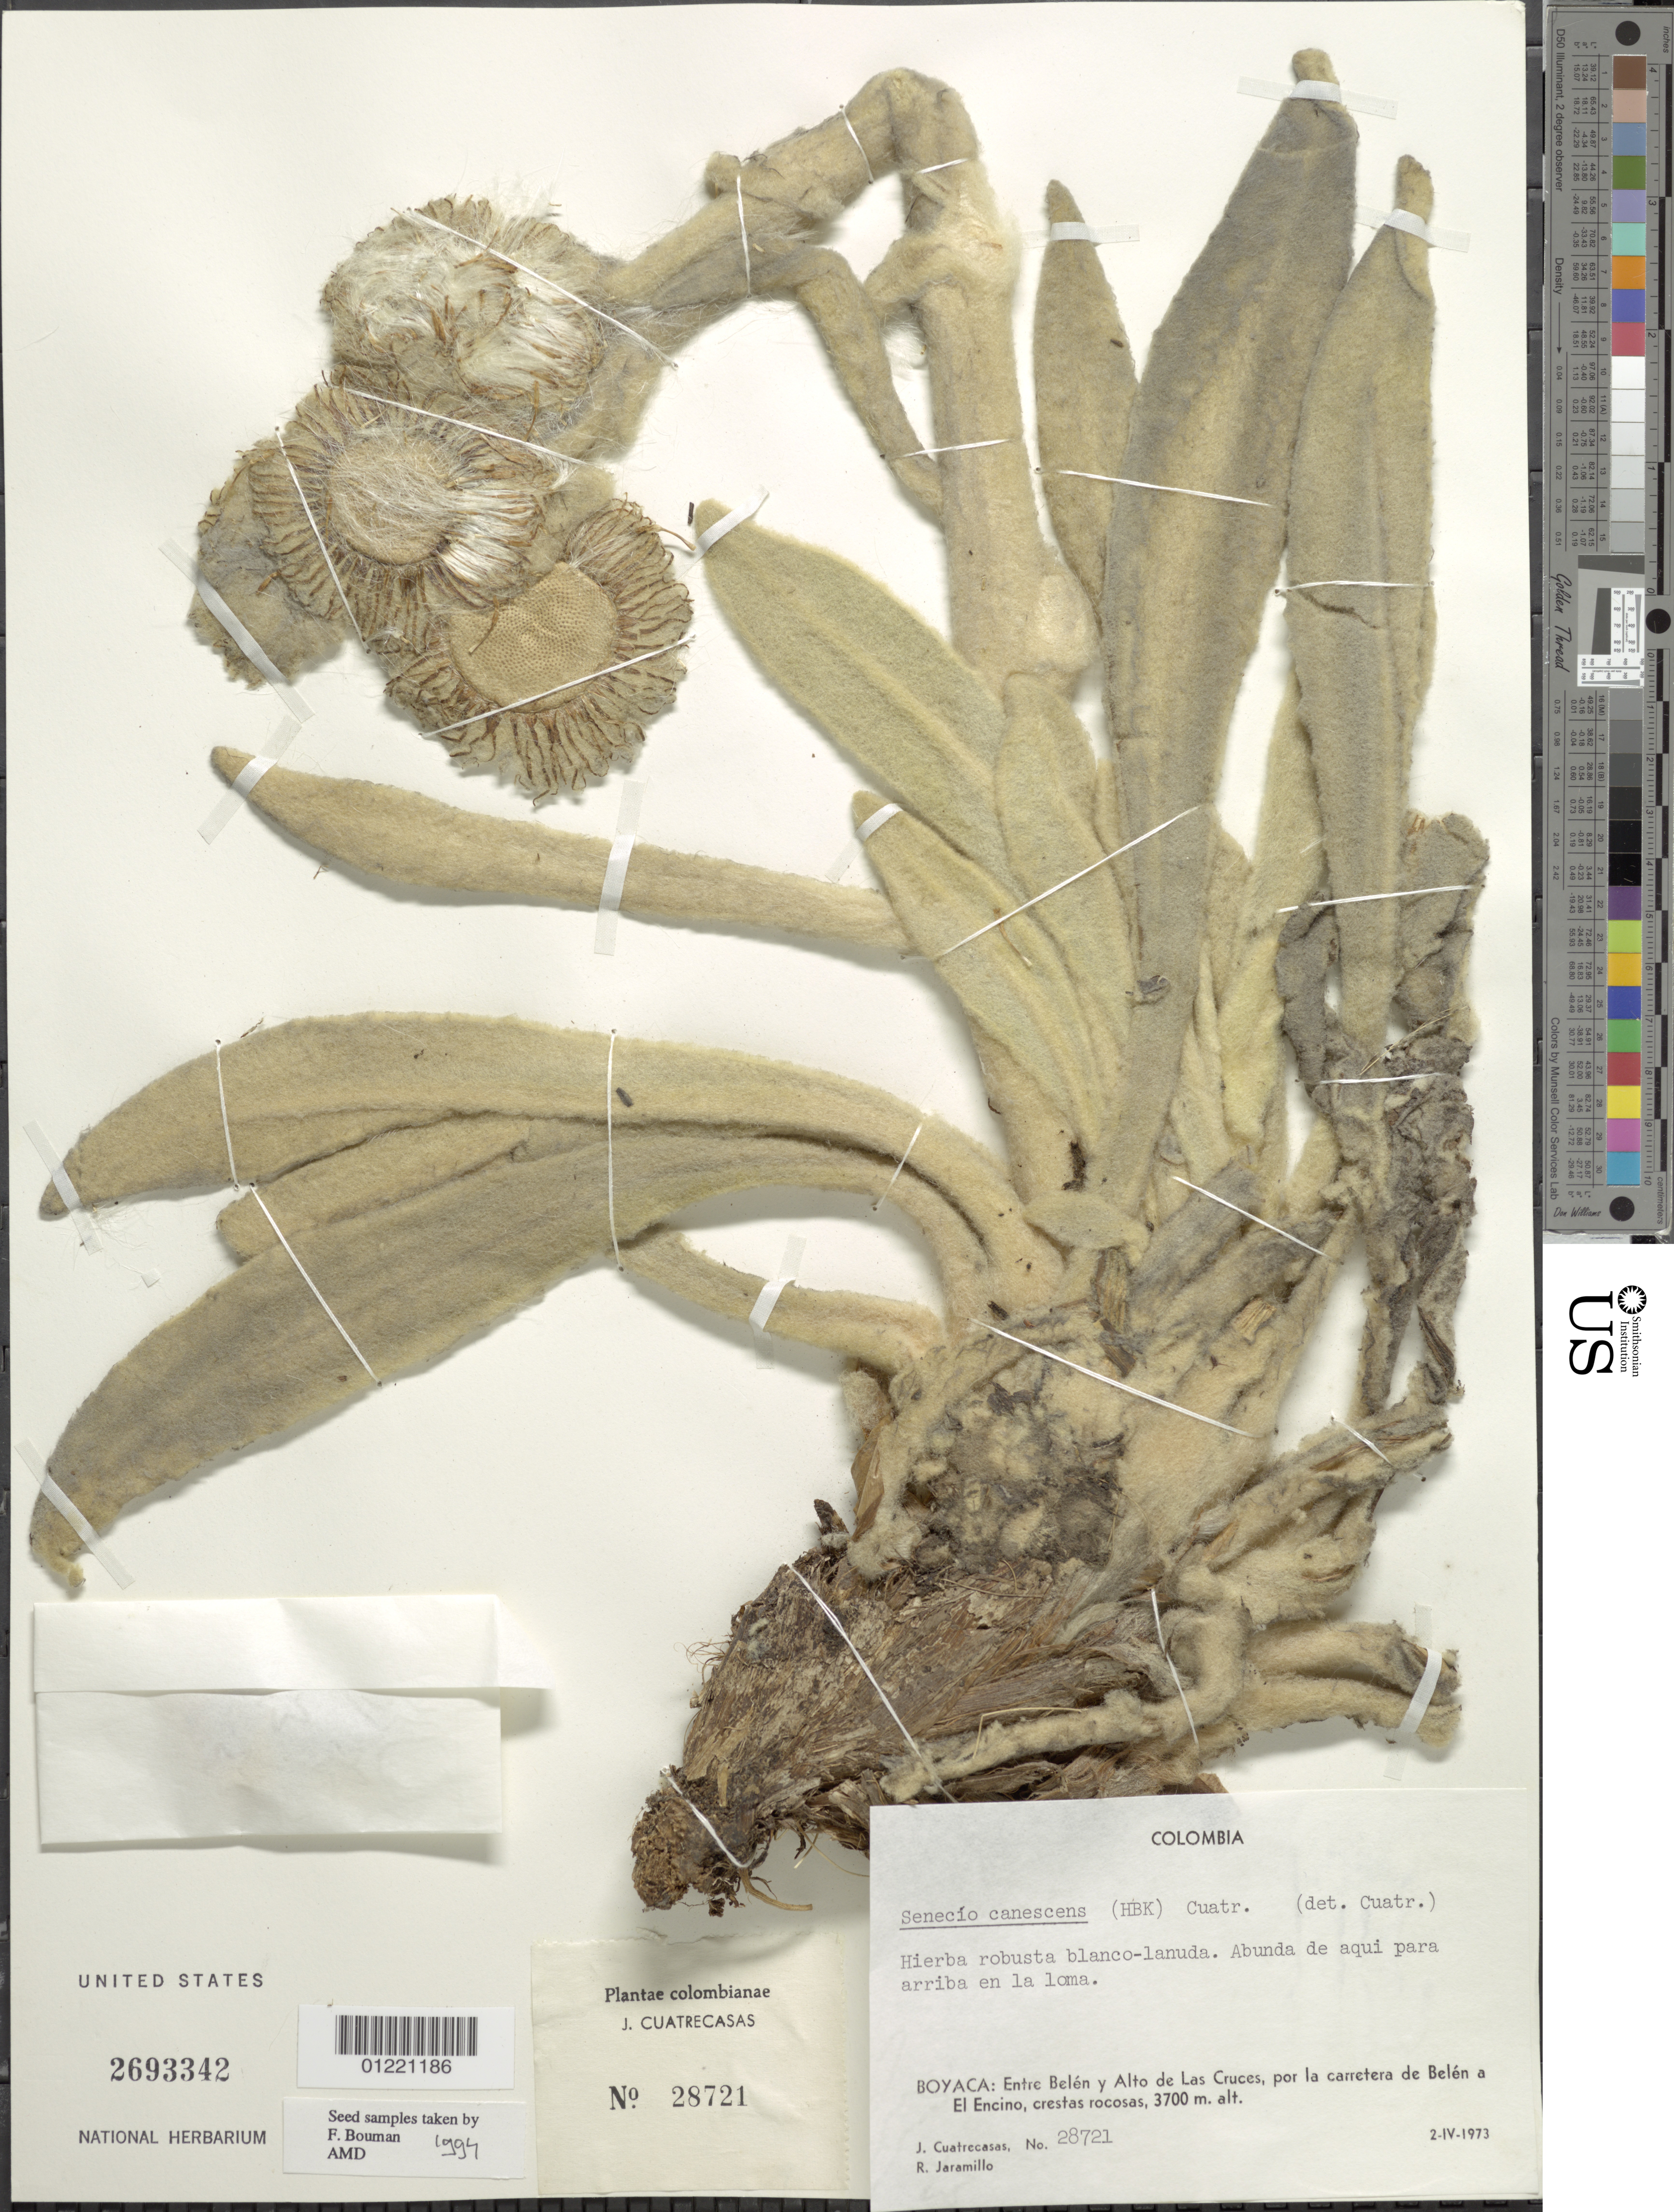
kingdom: Plantae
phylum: Tracheophyta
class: Magnoliopsida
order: Asterales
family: Asteraceae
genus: Senecio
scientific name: Senecio canescens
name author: (Bonpl.) Cuatrec.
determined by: Salomon, Luciana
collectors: J. Cuatrecasas & R. Jaramillo M.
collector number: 28721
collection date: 1973-04-02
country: Colombia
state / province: Boyacá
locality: Entre Belén y Alto de Las Cruces, por la carretera de Belén a El Encino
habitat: crestas rocosas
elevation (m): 3700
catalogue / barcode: US 2693342